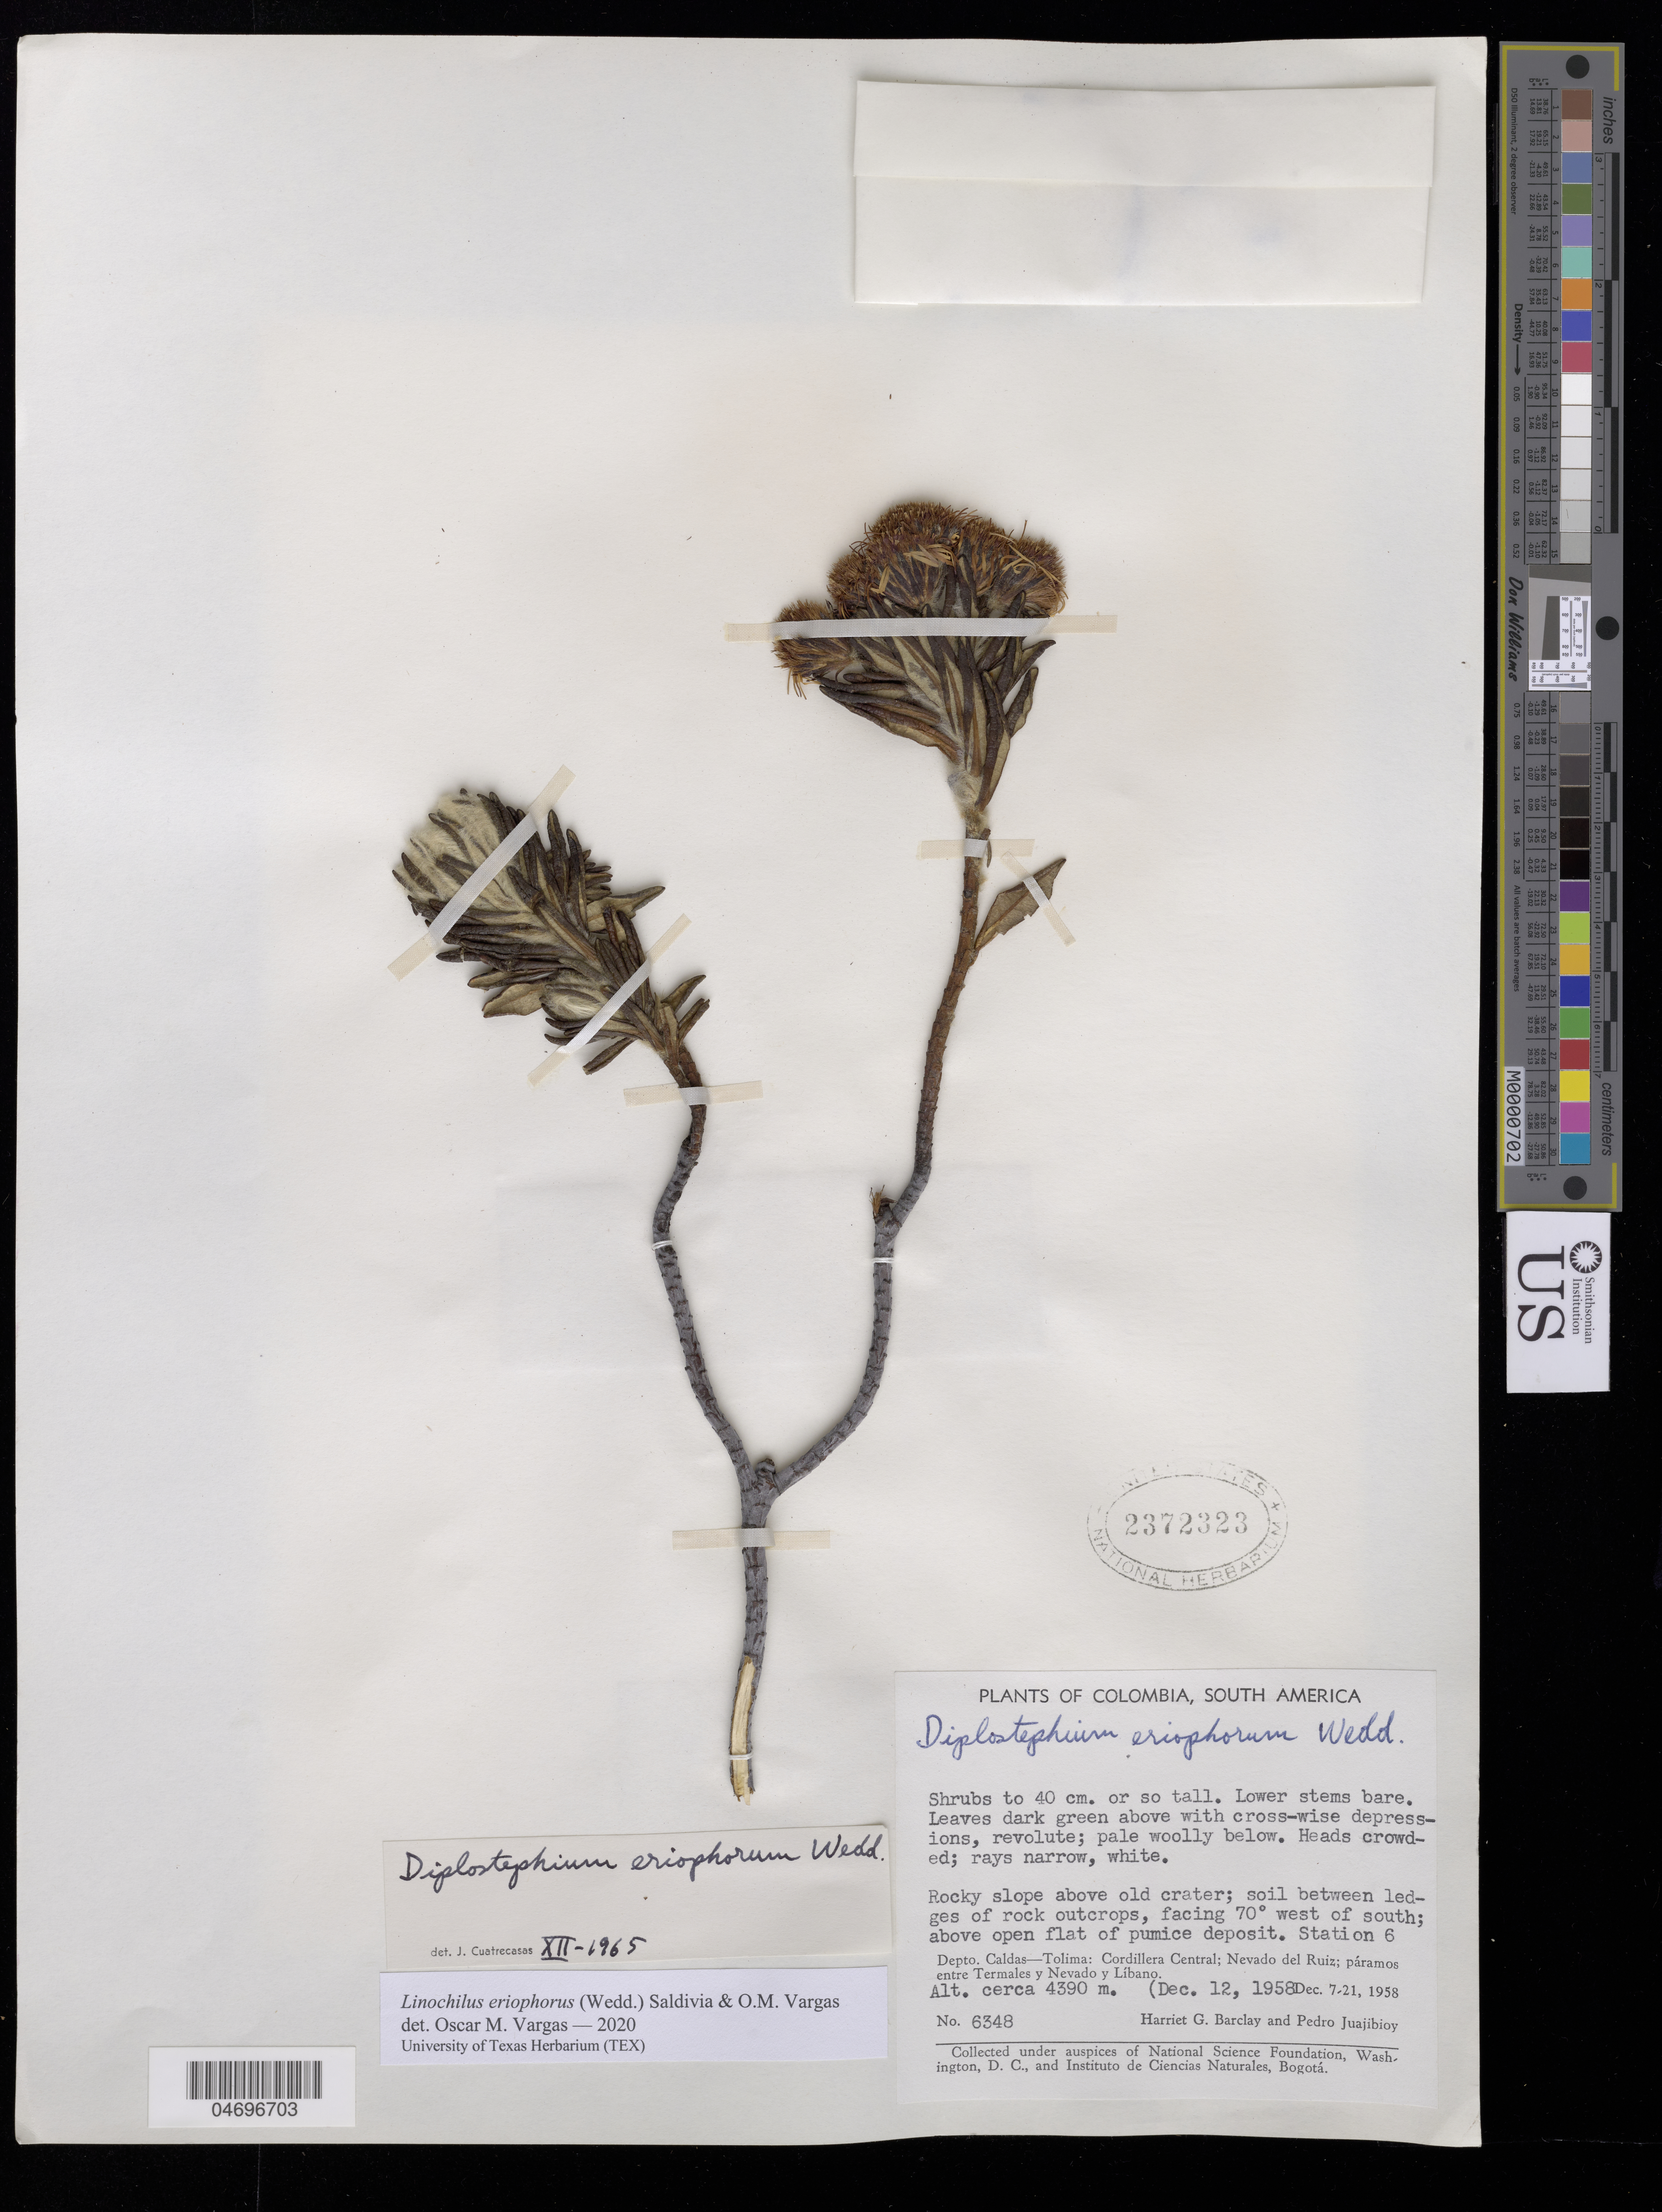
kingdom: Plantae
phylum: Tracheophyta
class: Magnoliopsida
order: Asterales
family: Asteraceae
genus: Linochilus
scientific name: Linochilus eriophorus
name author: (Wedd.) Saldivia & O.M. Vargas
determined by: Vargas, Oscar M.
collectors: H. G. Barclay & P. Juajibioy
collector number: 6348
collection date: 1958-12-12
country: Colombia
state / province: Caldas/Tolima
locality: Cordillera Central, Nevado del Ruiz, paramos entre Termales y Nevado y Libano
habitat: Paramo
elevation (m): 4390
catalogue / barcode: US 2372323